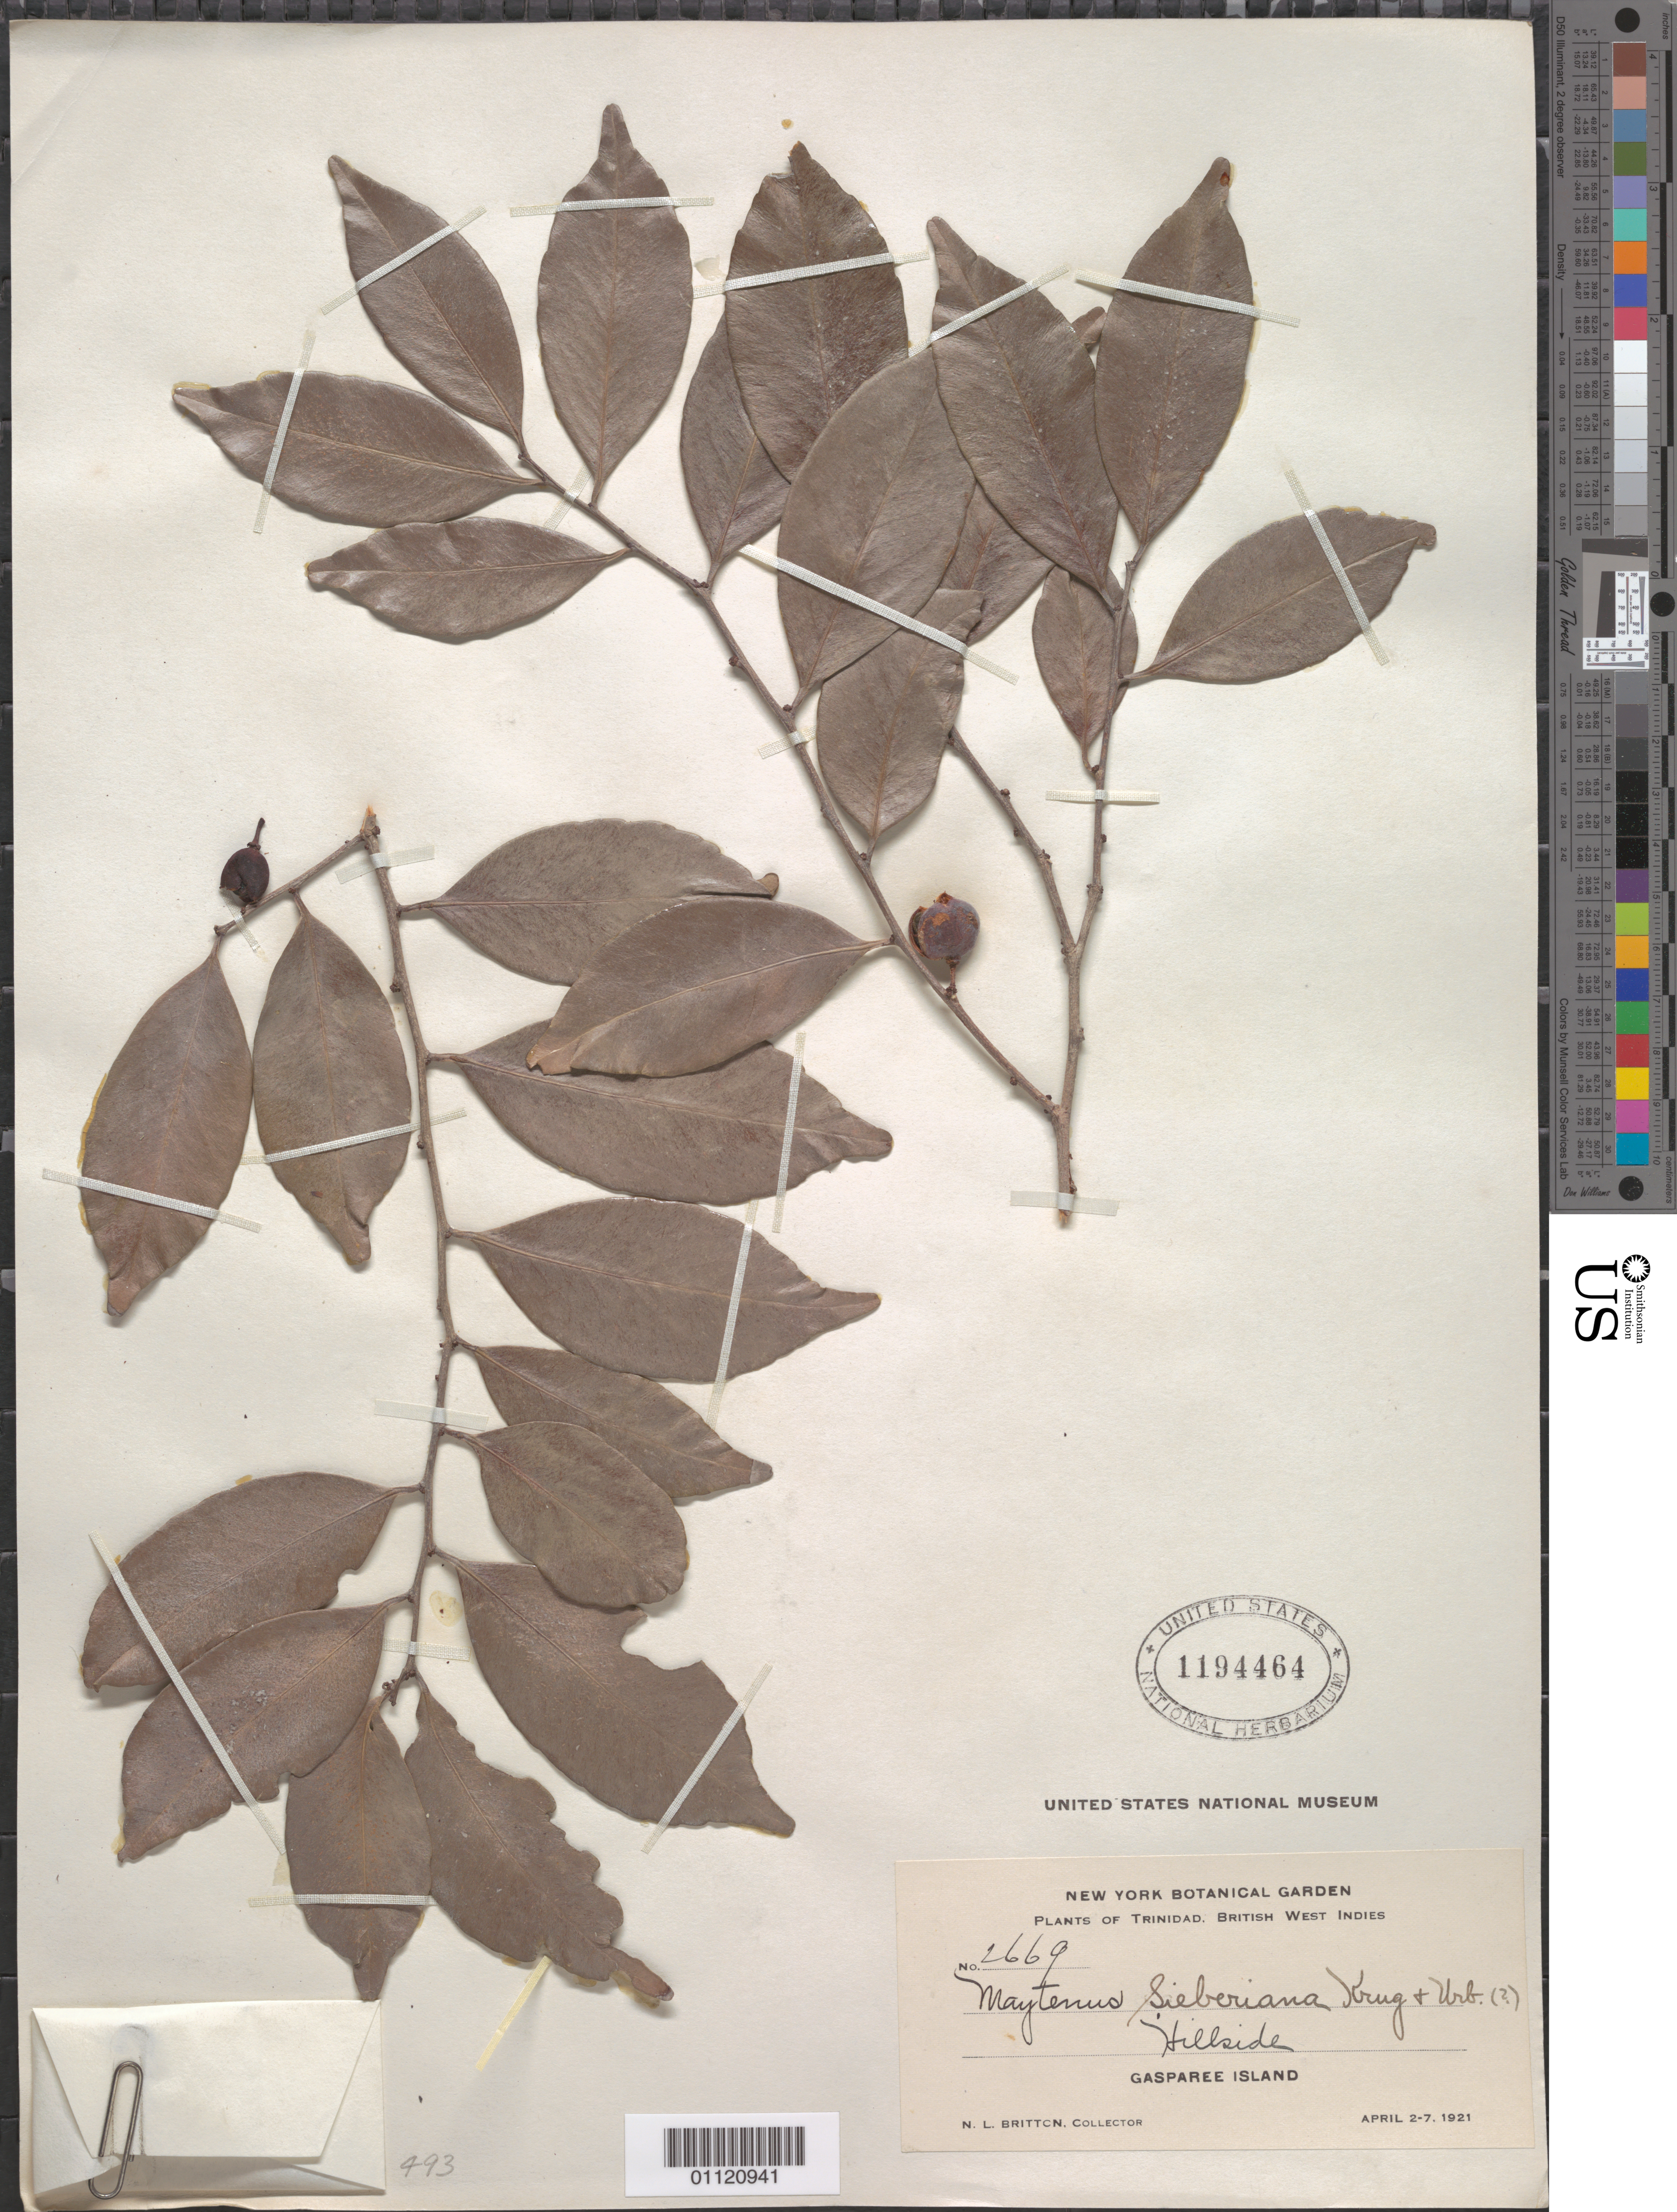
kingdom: Plantae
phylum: Tracheophyta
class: Magnoliopsida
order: Celastrales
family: Celastraceae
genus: Maytenus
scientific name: Maytenus sieberiana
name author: Krug & Urb.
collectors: N. Britton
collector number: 2669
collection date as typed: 02 Apr 1921 to 07 Apr 1921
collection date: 1921-04-02/1921-04-07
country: Trinidad and Tobago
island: Trinidad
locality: Gasparee Island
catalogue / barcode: US 1194464